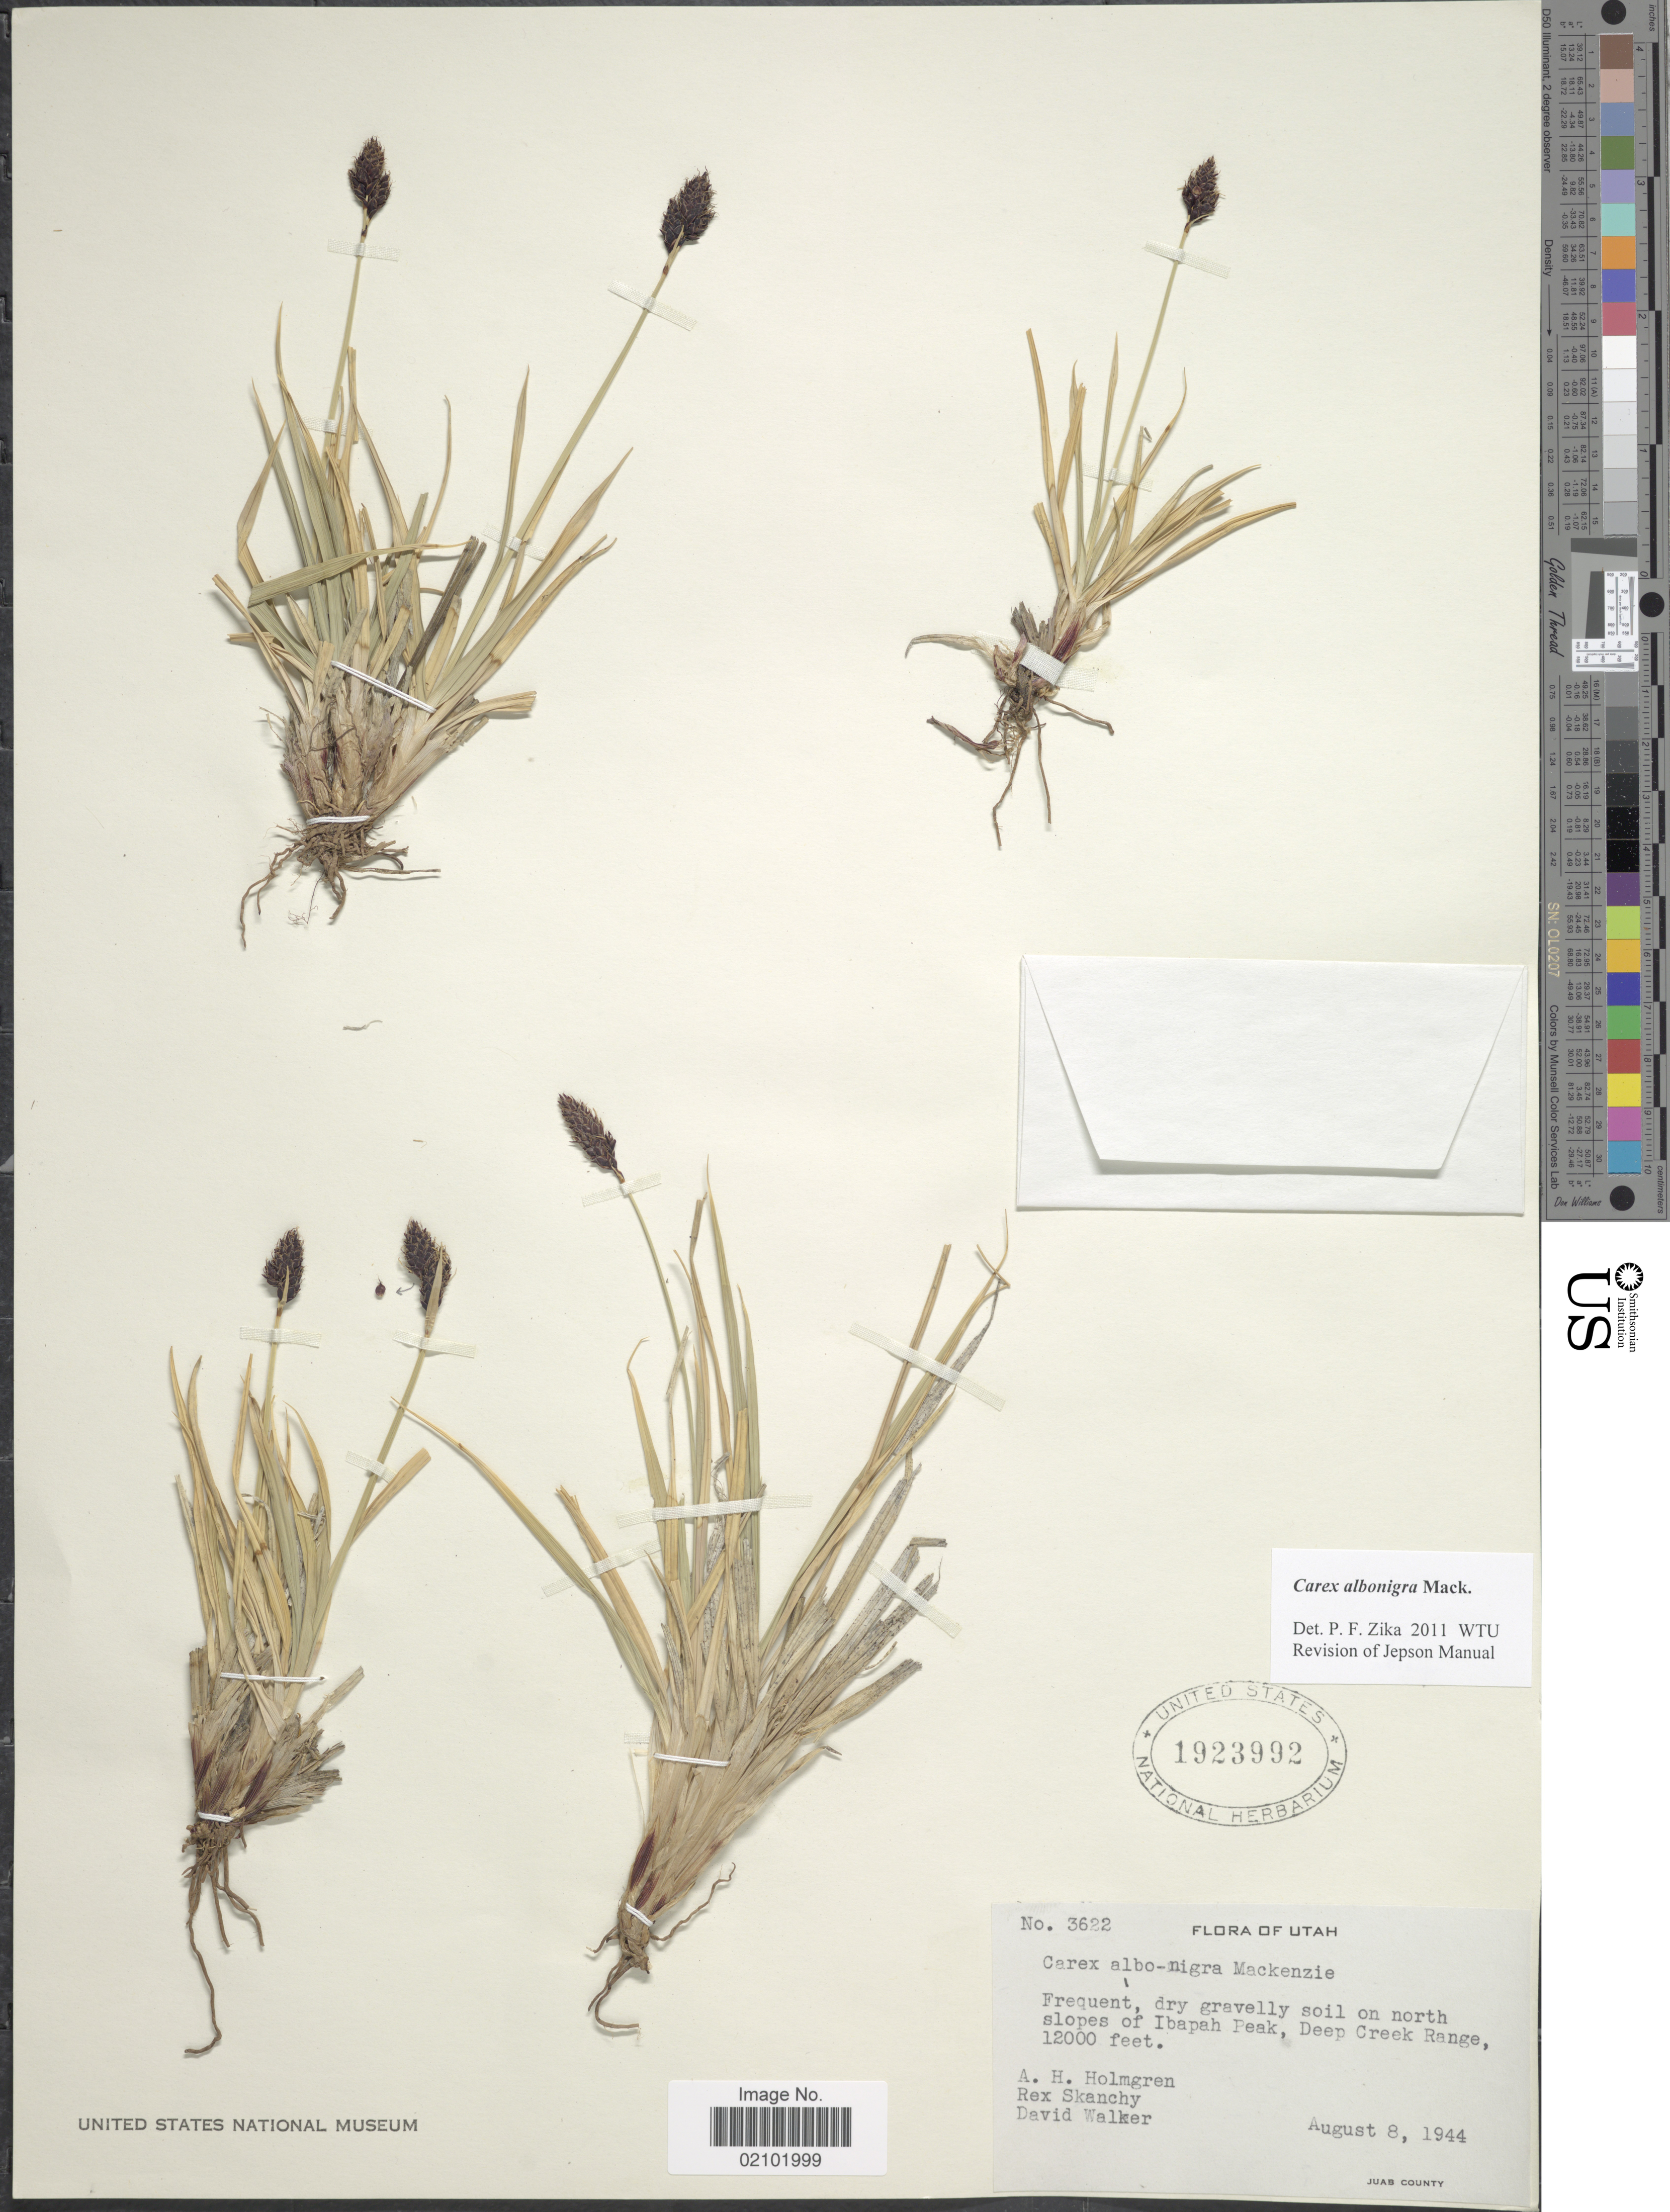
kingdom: Plantae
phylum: Tracheophyta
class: Liliopsida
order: Poales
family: Cyperaceae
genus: Carex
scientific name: Carex albonigra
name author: Mack.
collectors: A. H. Holmgren, R. Skanchy & D. Walker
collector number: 3622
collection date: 1944-08-08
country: United States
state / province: Utah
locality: North slopes of Ibapah Peak, Deep Creek Range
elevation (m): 3658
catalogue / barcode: US 1923992